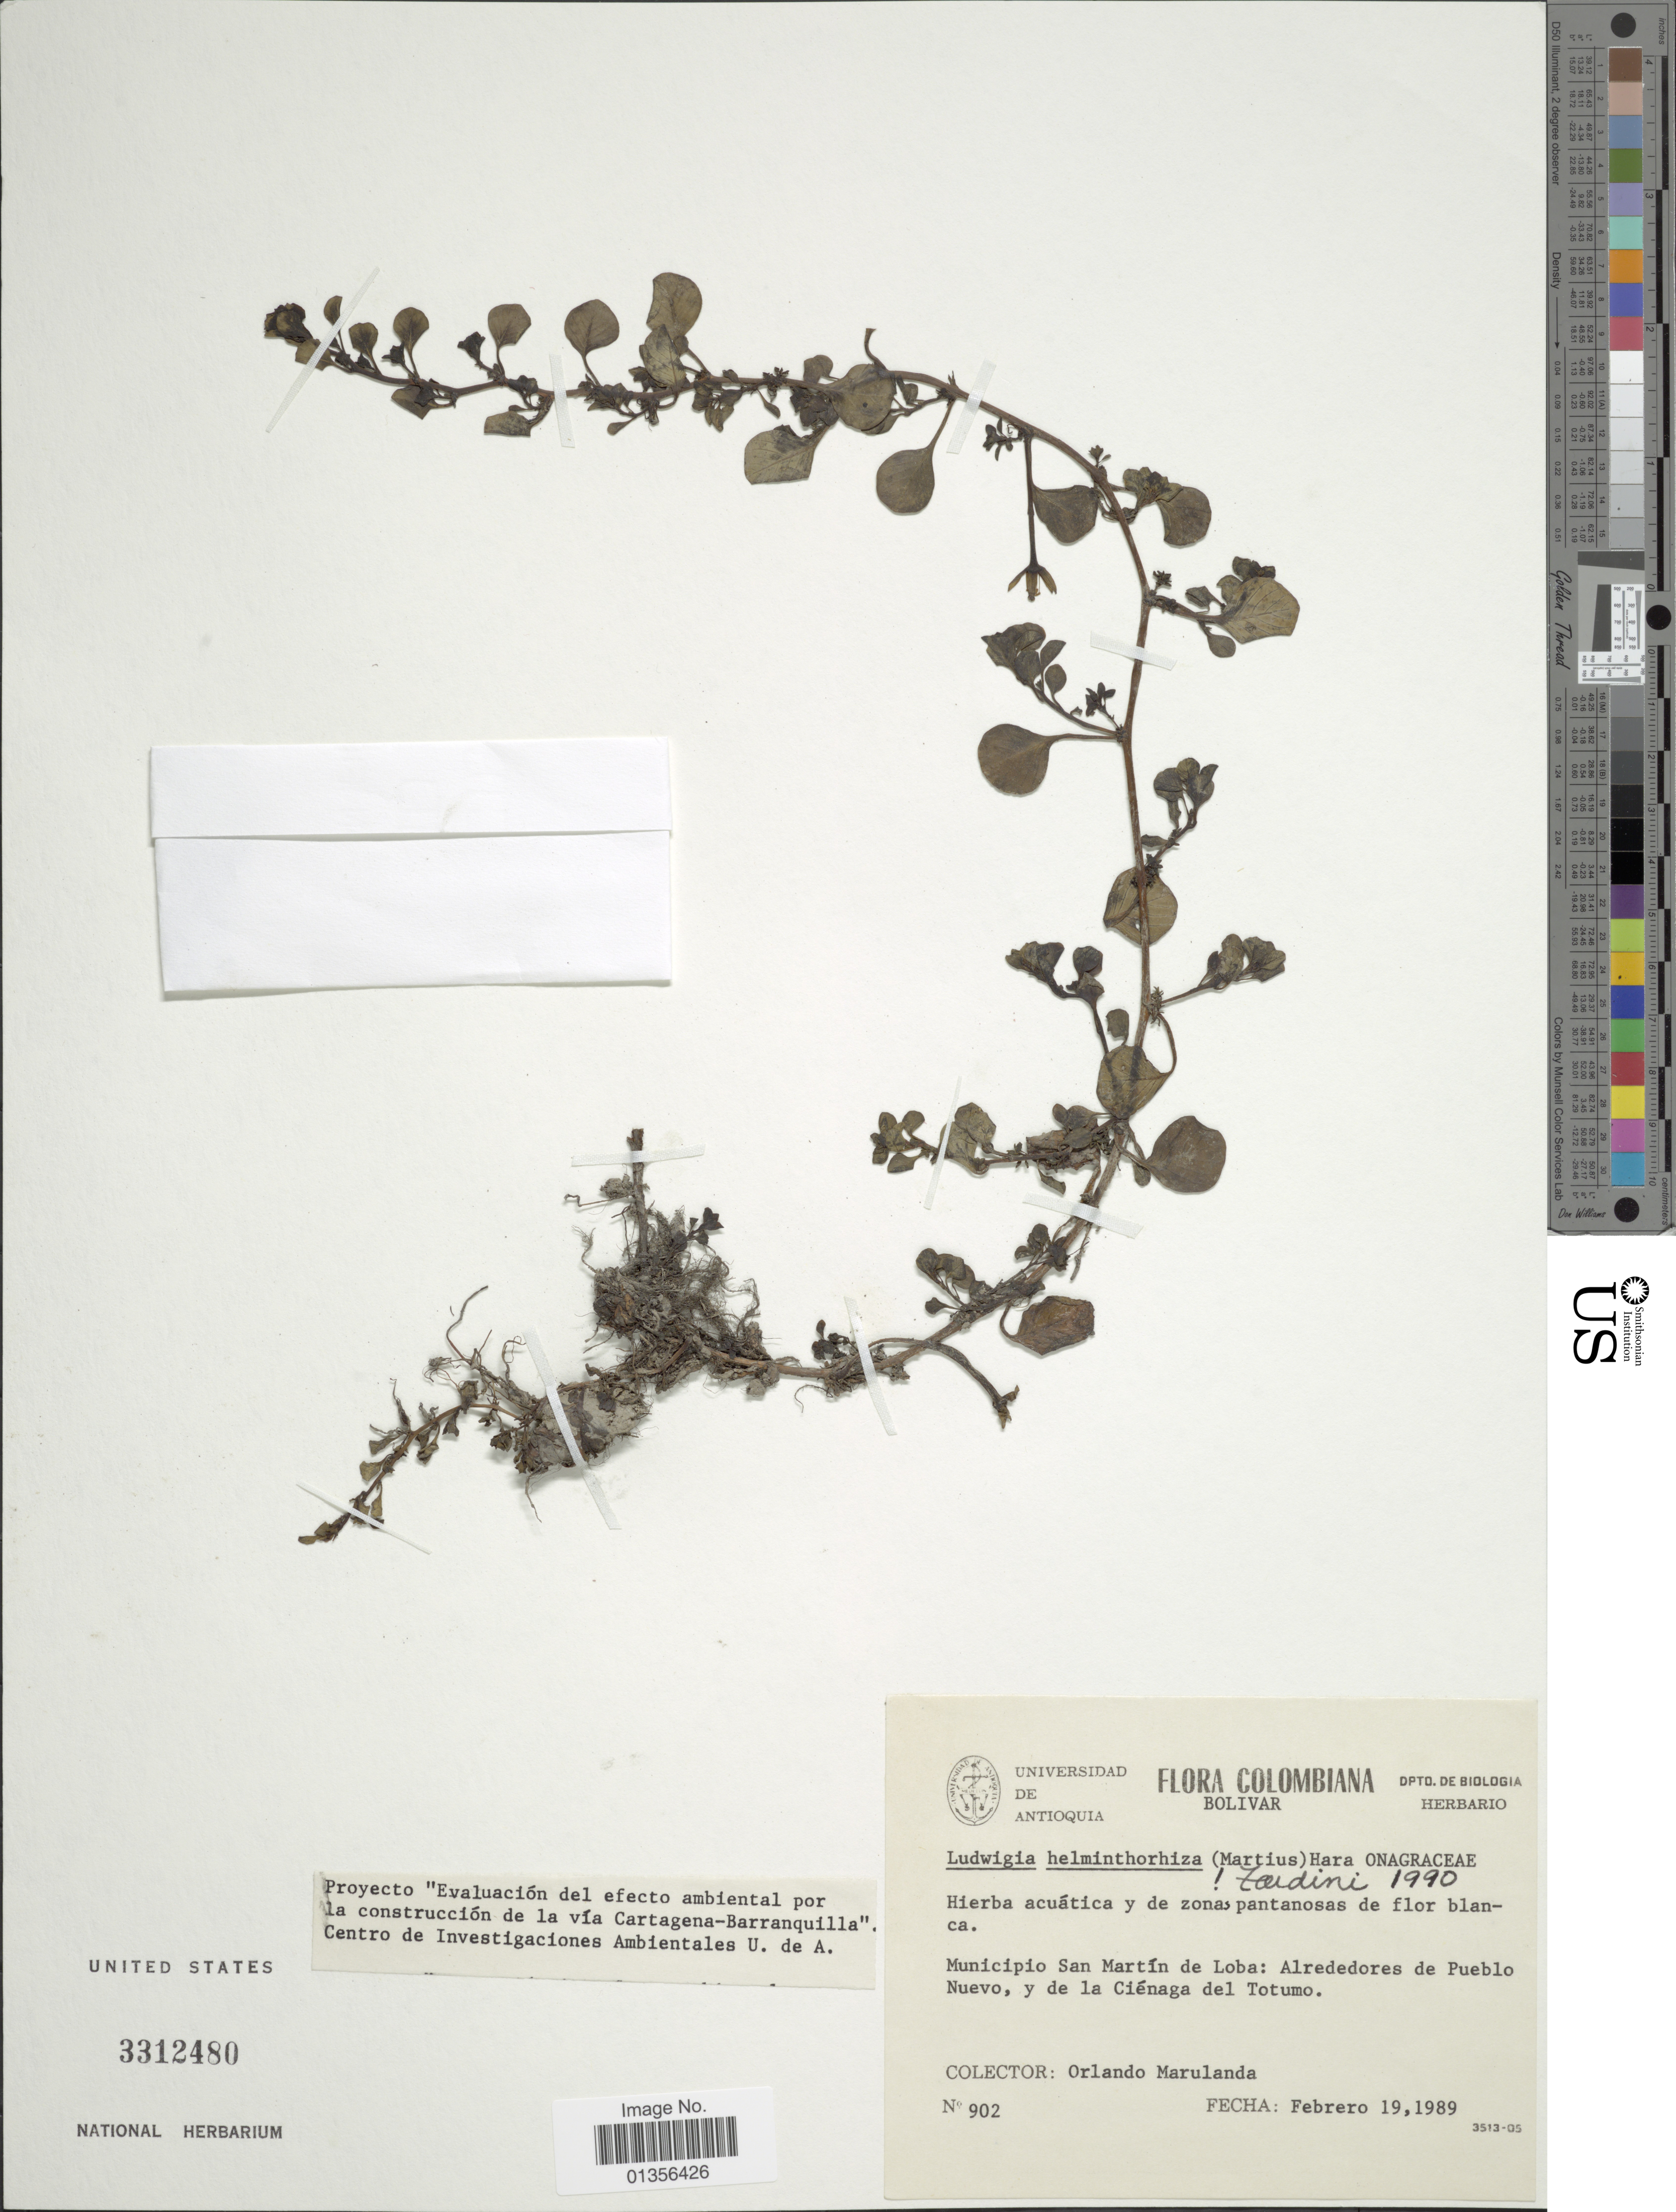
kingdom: Plantae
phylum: Tracheophyta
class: Magnoliopsida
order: Myrtales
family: Onagraceae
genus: Ludwigia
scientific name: Ludwigia helminthorrhiza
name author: (Mart.) H. Hara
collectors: O. Marulanda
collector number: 902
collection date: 1989-02-19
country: Colombia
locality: Municipio San Martín de Loba: Alrededores de Pueblo Nuevo, y de la Ciénaga del Totumo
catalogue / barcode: US 3312480